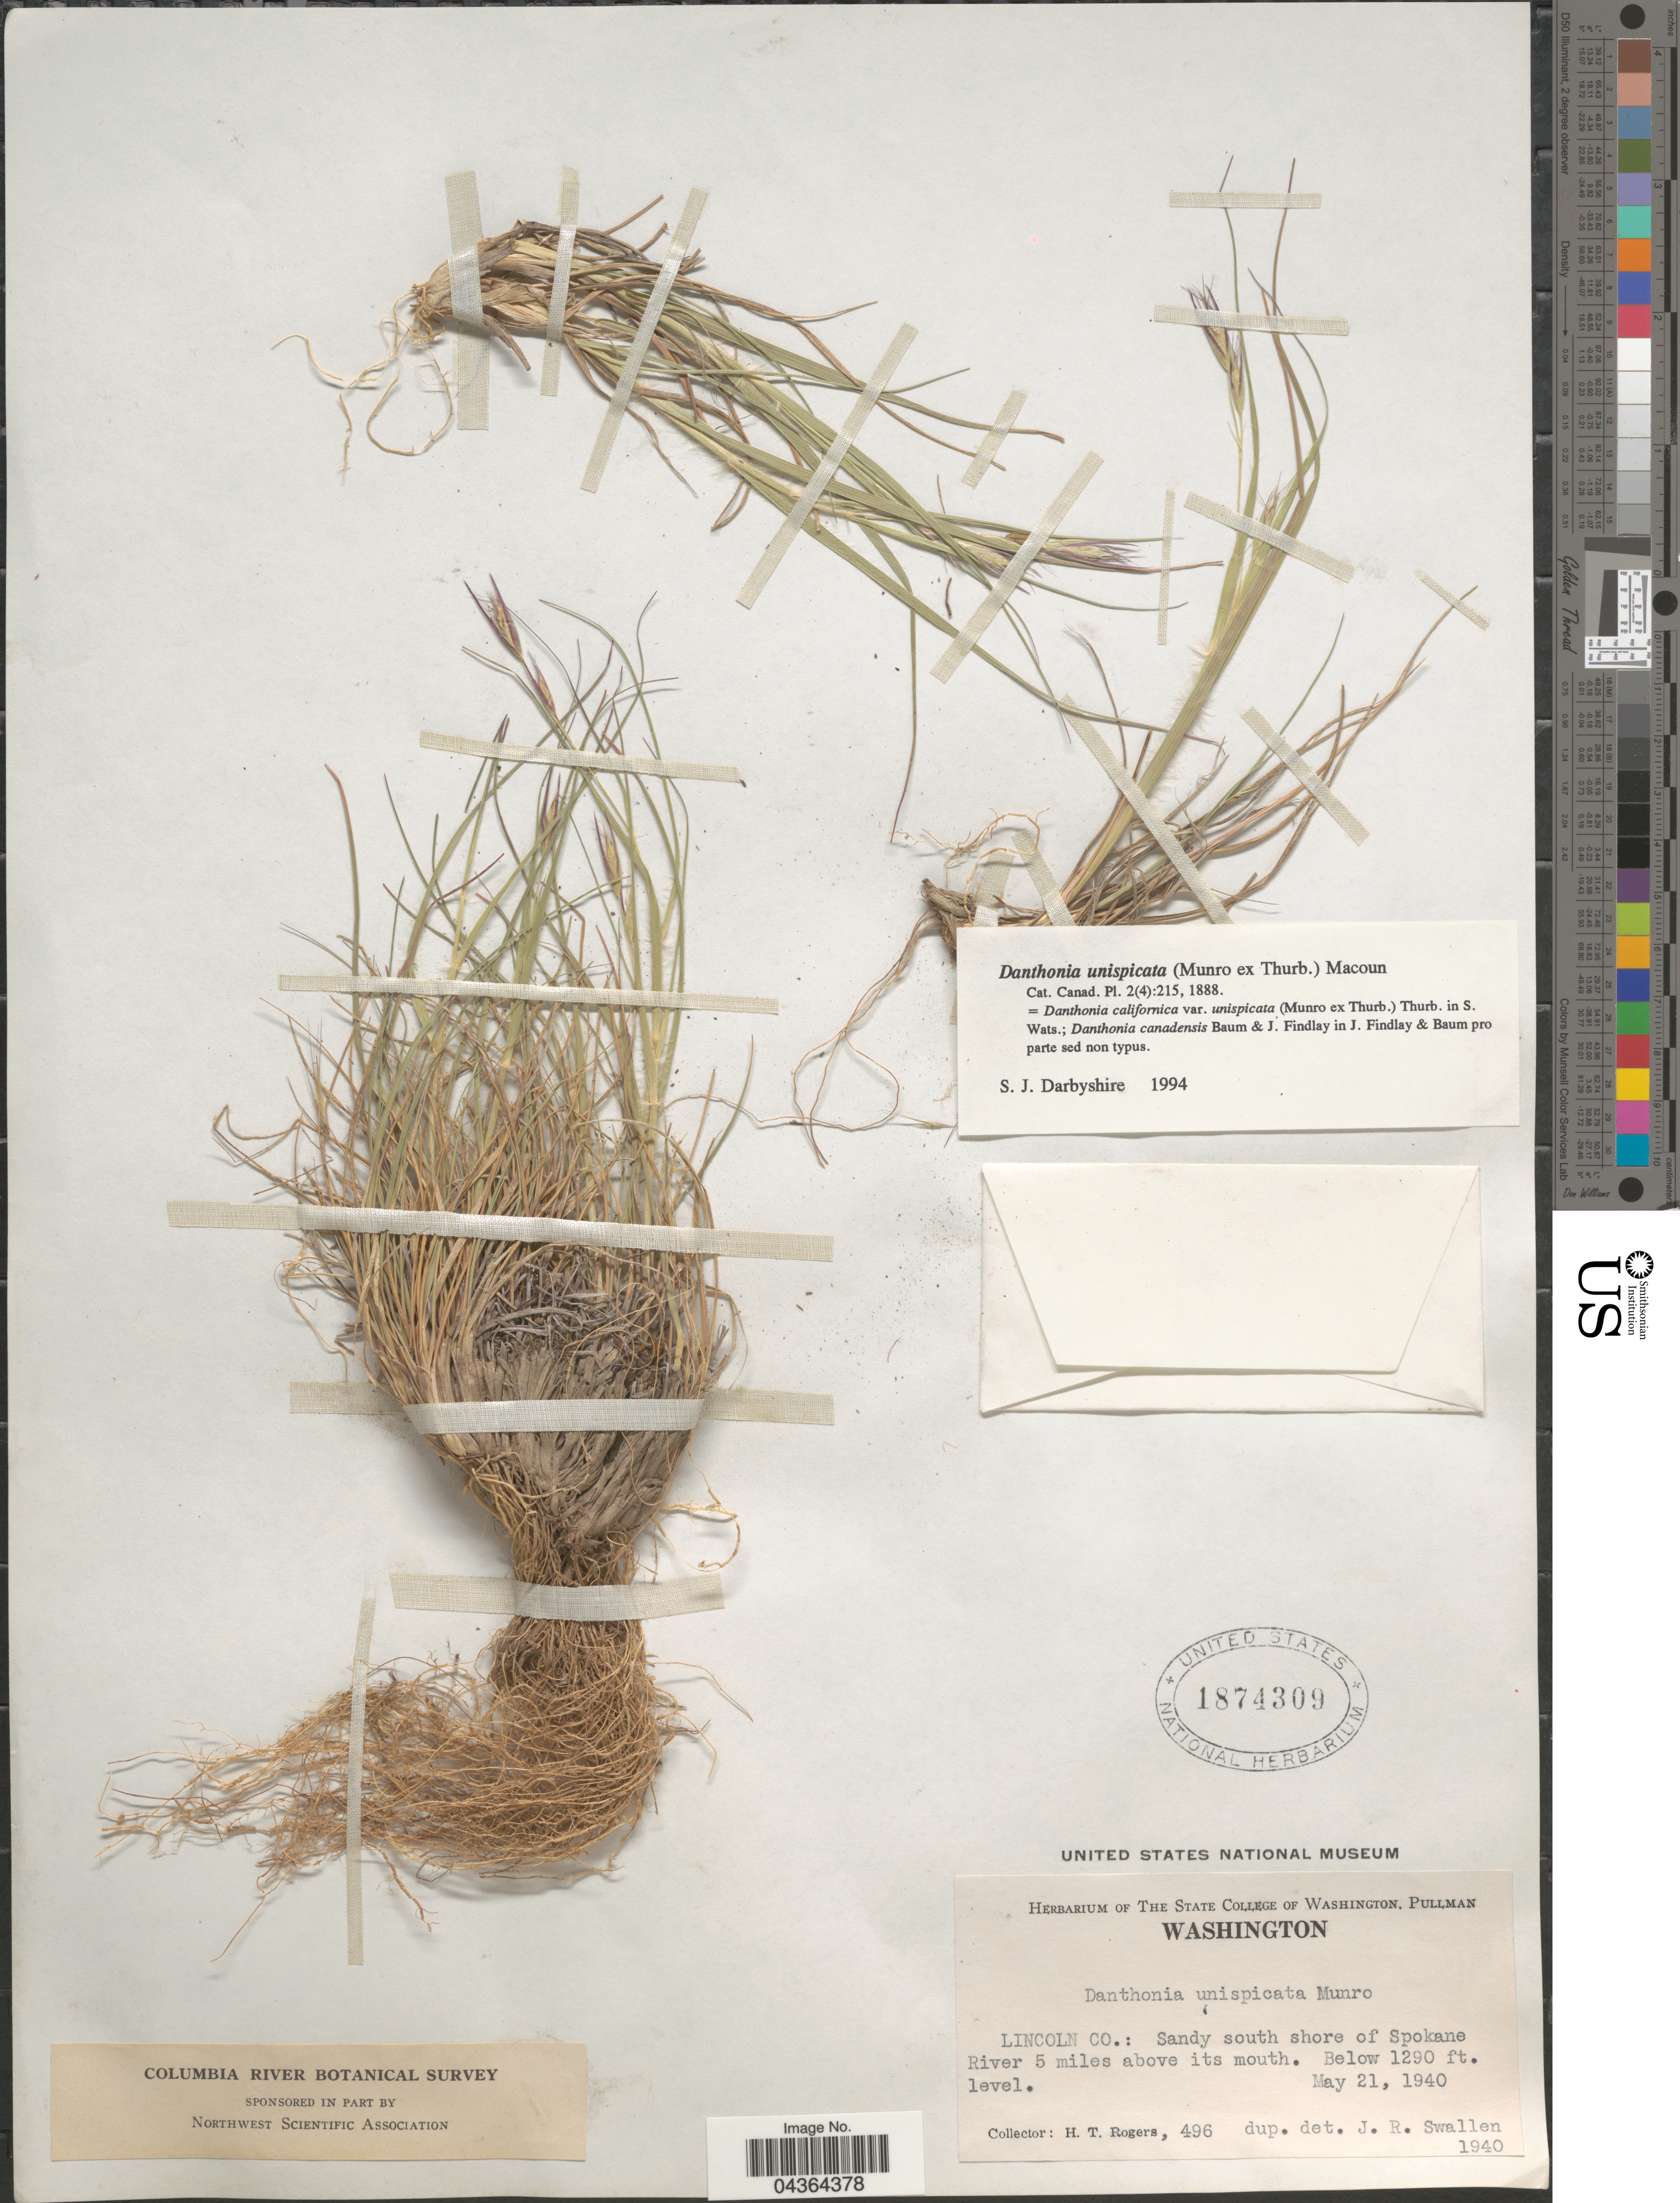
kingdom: Plantae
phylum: Tracheophyta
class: Liliopsida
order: Poales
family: Poaceae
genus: Danthonia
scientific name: Danthonia unispicata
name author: (Thurb.) Munro ex Macoun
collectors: H. Rogers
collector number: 496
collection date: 1940-05-21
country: United States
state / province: Washington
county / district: Lincoln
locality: Columbia River Botanical Survey. Lincoln Co.: Sandy south shore of Spokane River 5 miles above its mouth.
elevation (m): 393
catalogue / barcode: US 1874309